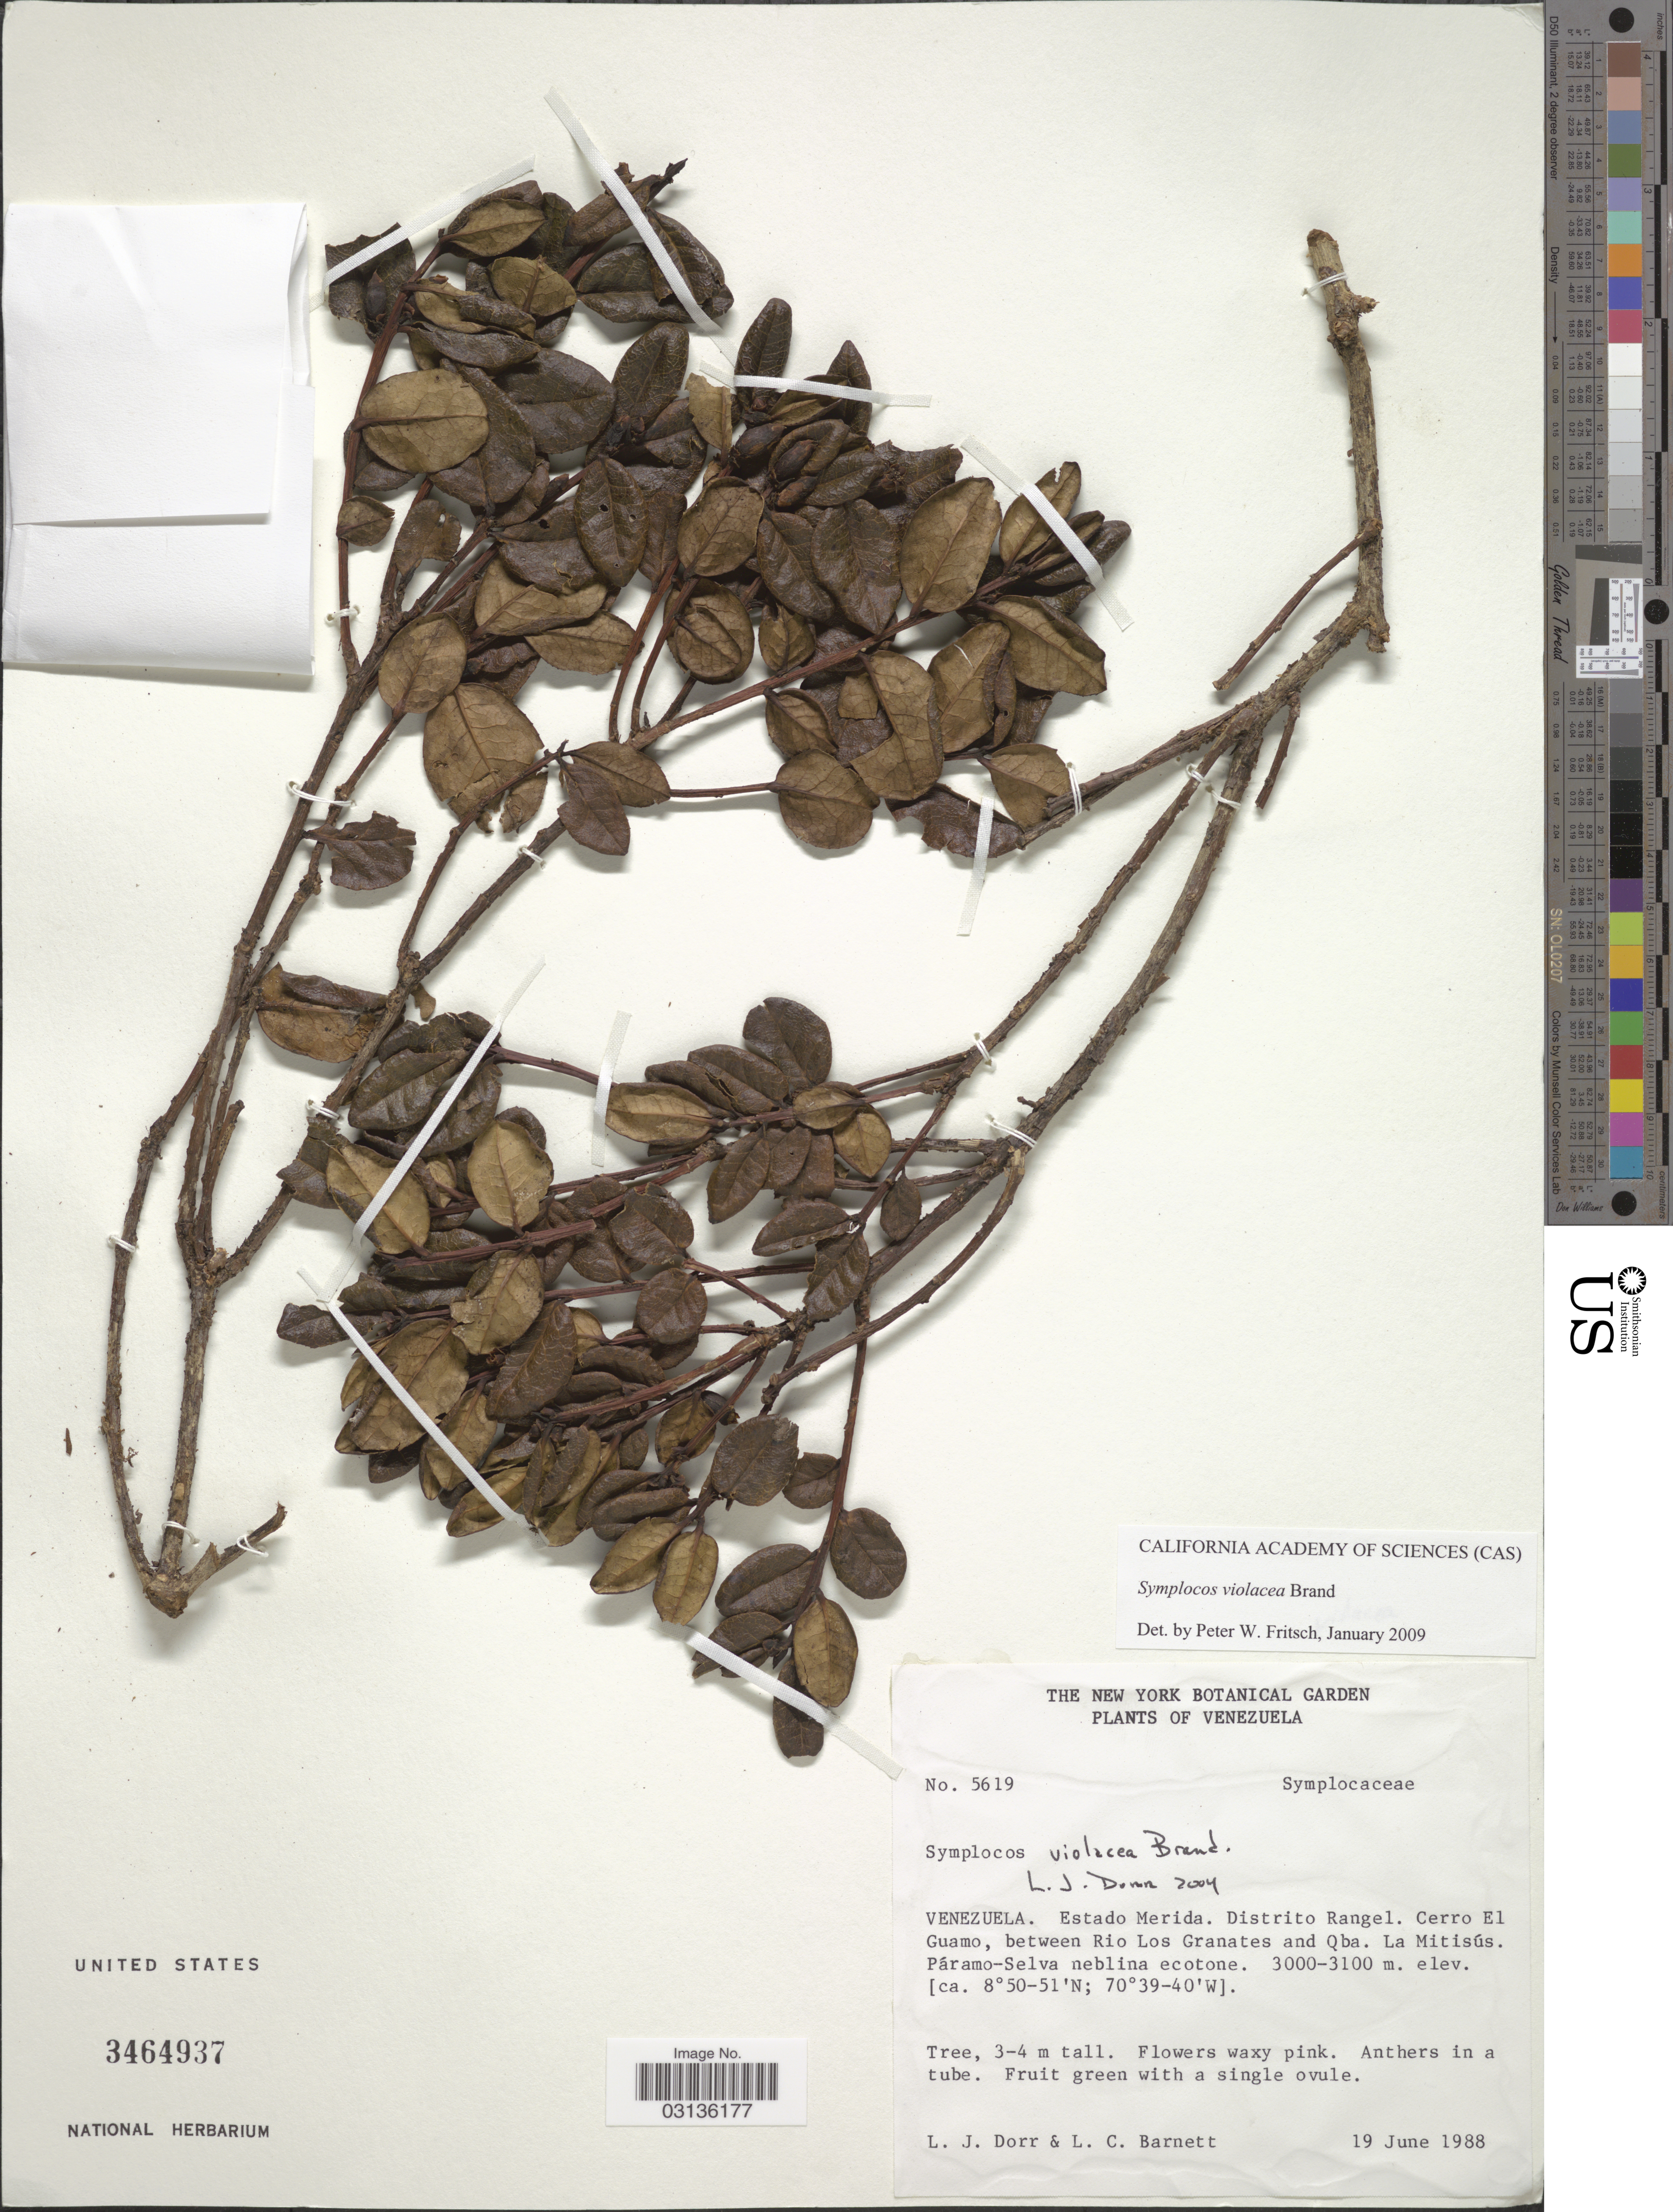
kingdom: Plantae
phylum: Tracheophyta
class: Magnoliopsida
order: Ericales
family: Symplocaceae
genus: Symplocos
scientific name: Symplocos violacea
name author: Brand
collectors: L. J. Dorr & L. C. Barnett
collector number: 5619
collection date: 1988-06-19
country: Venezuela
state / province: Mérida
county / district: Rangel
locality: Cerro El Guamo, between Rio Los Granates and Qba. La Mitisús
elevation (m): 3000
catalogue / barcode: US 3464937